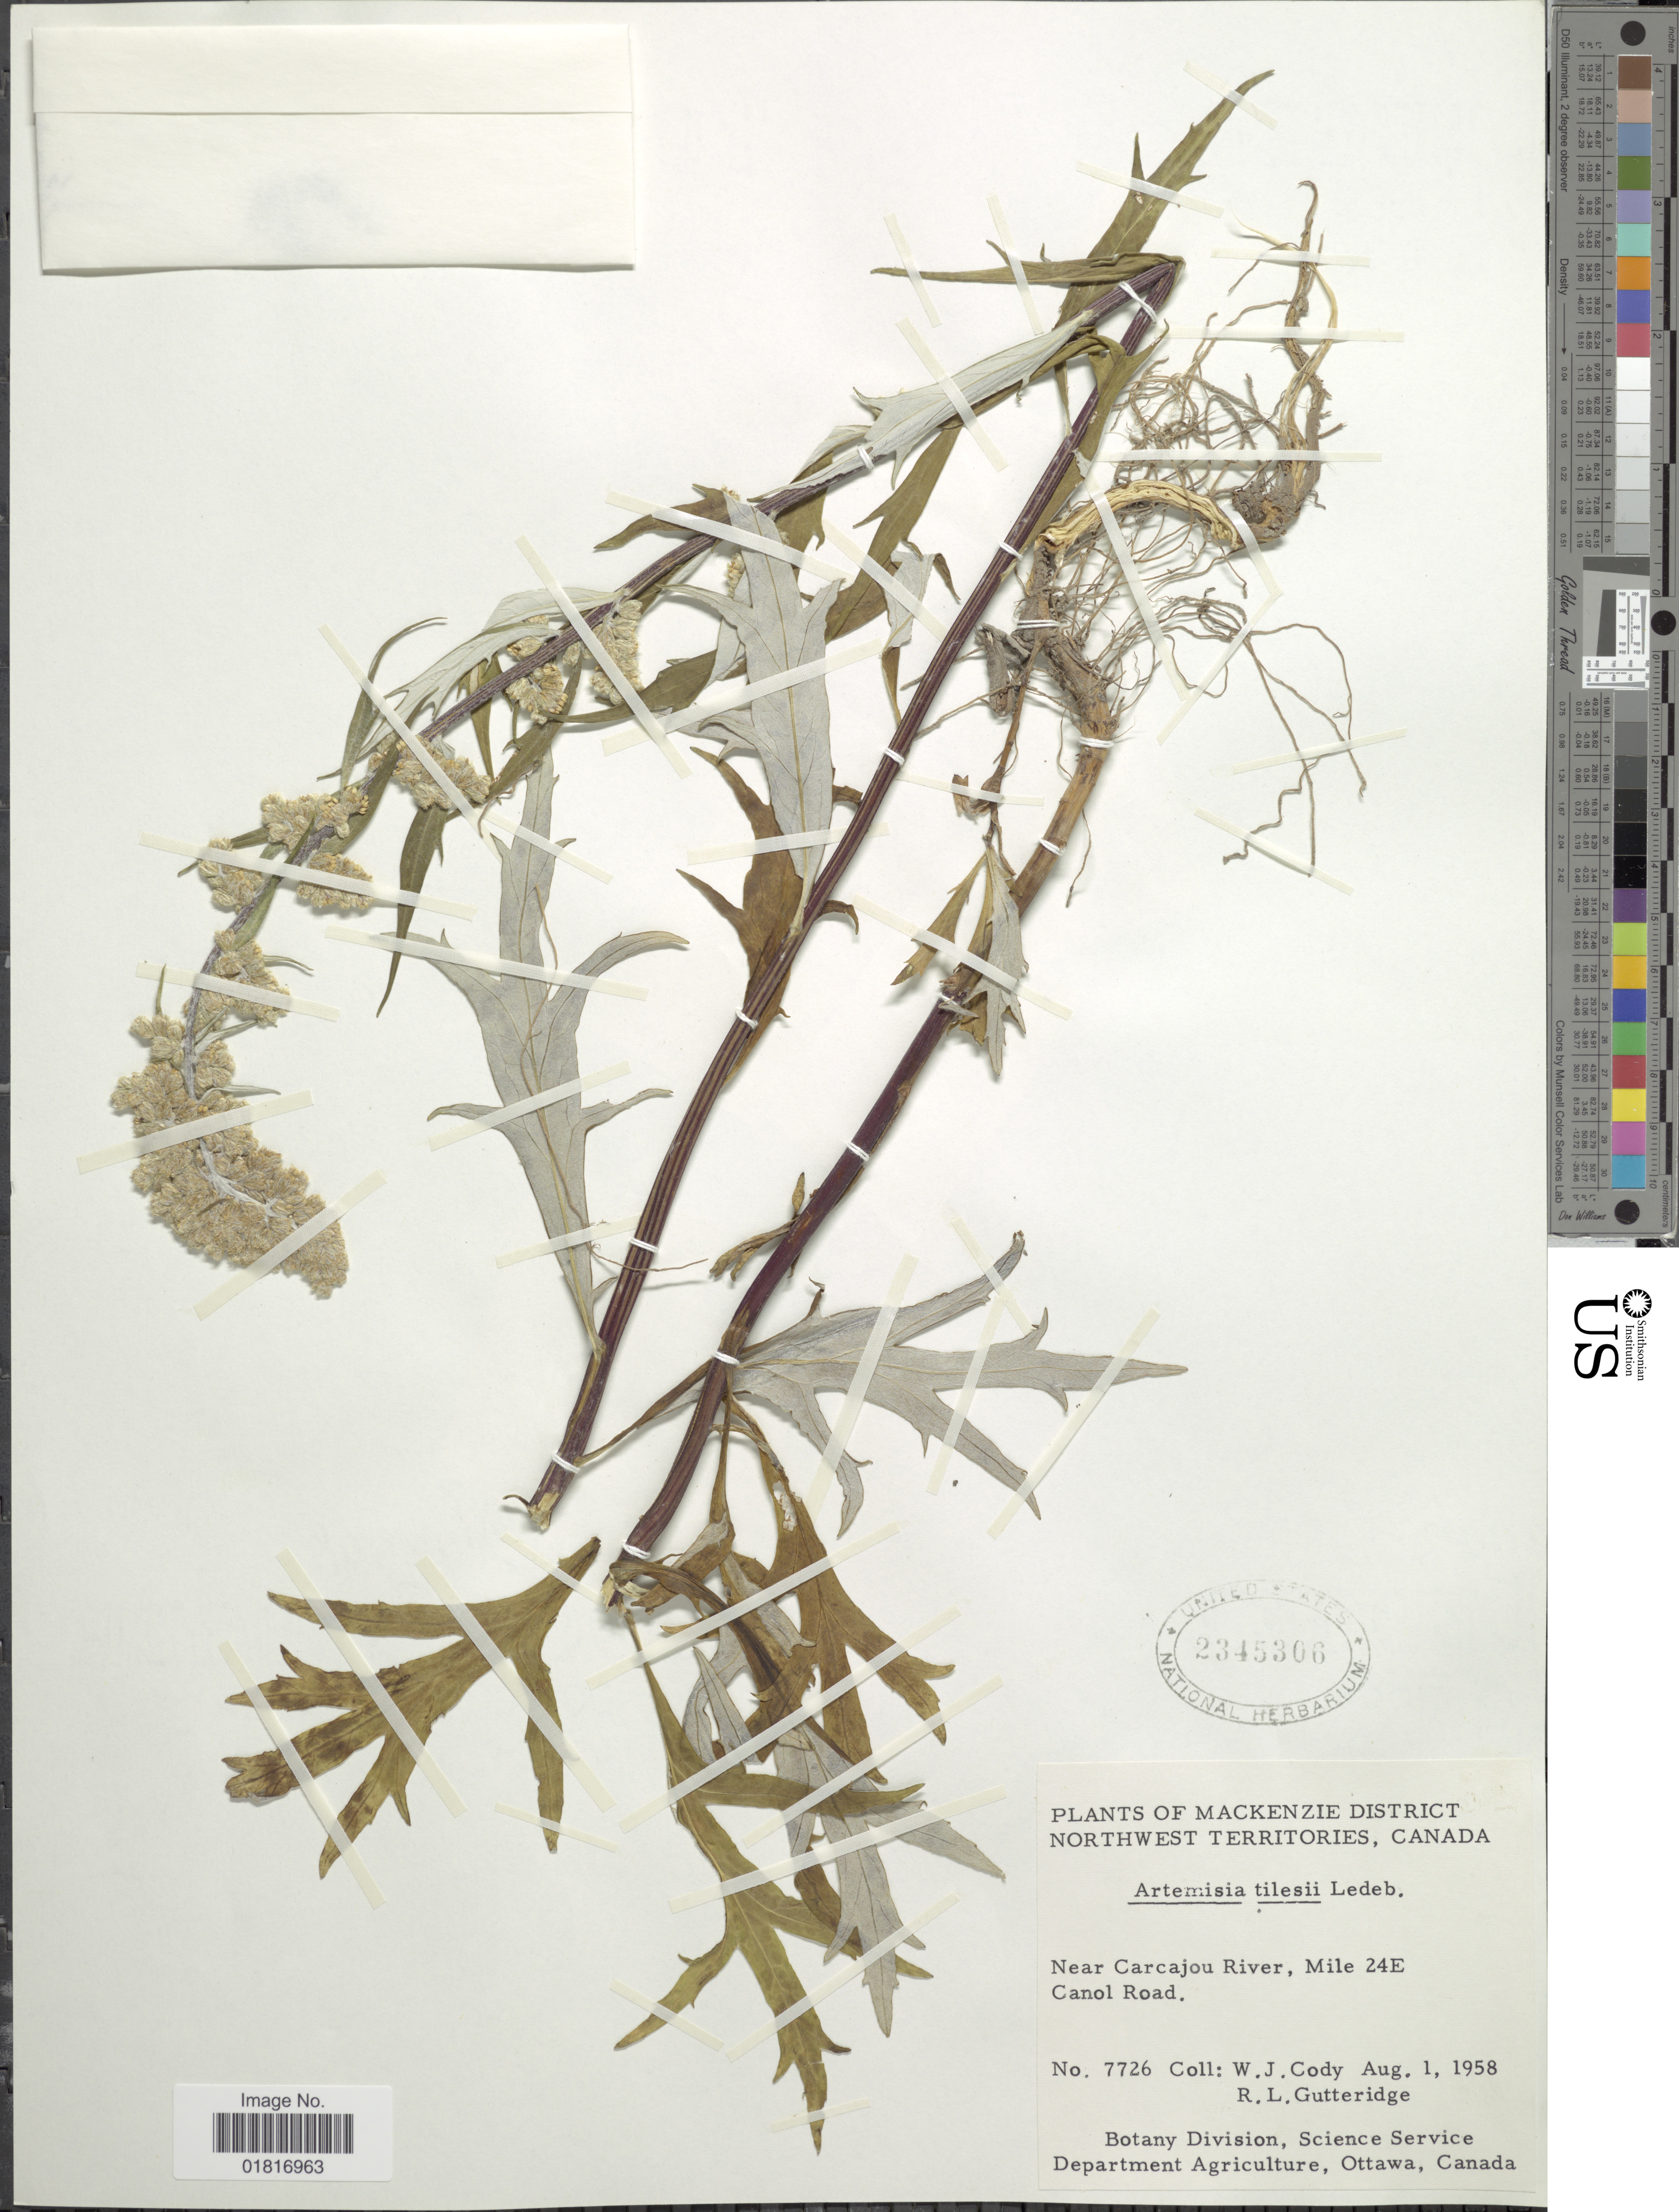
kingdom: Plantae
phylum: Tracheophyta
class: Magnoliopsida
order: Asterales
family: Asteraceae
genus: Artemisia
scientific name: Artemisia tilesii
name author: Ledeb.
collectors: W. Cody & R. Gutteridge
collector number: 7726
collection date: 1958-08-01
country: Canada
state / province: Northwest Territories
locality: Mackenzie District, Near Carcajou River, Mile 24E Canol Road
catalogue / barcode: US 2345306